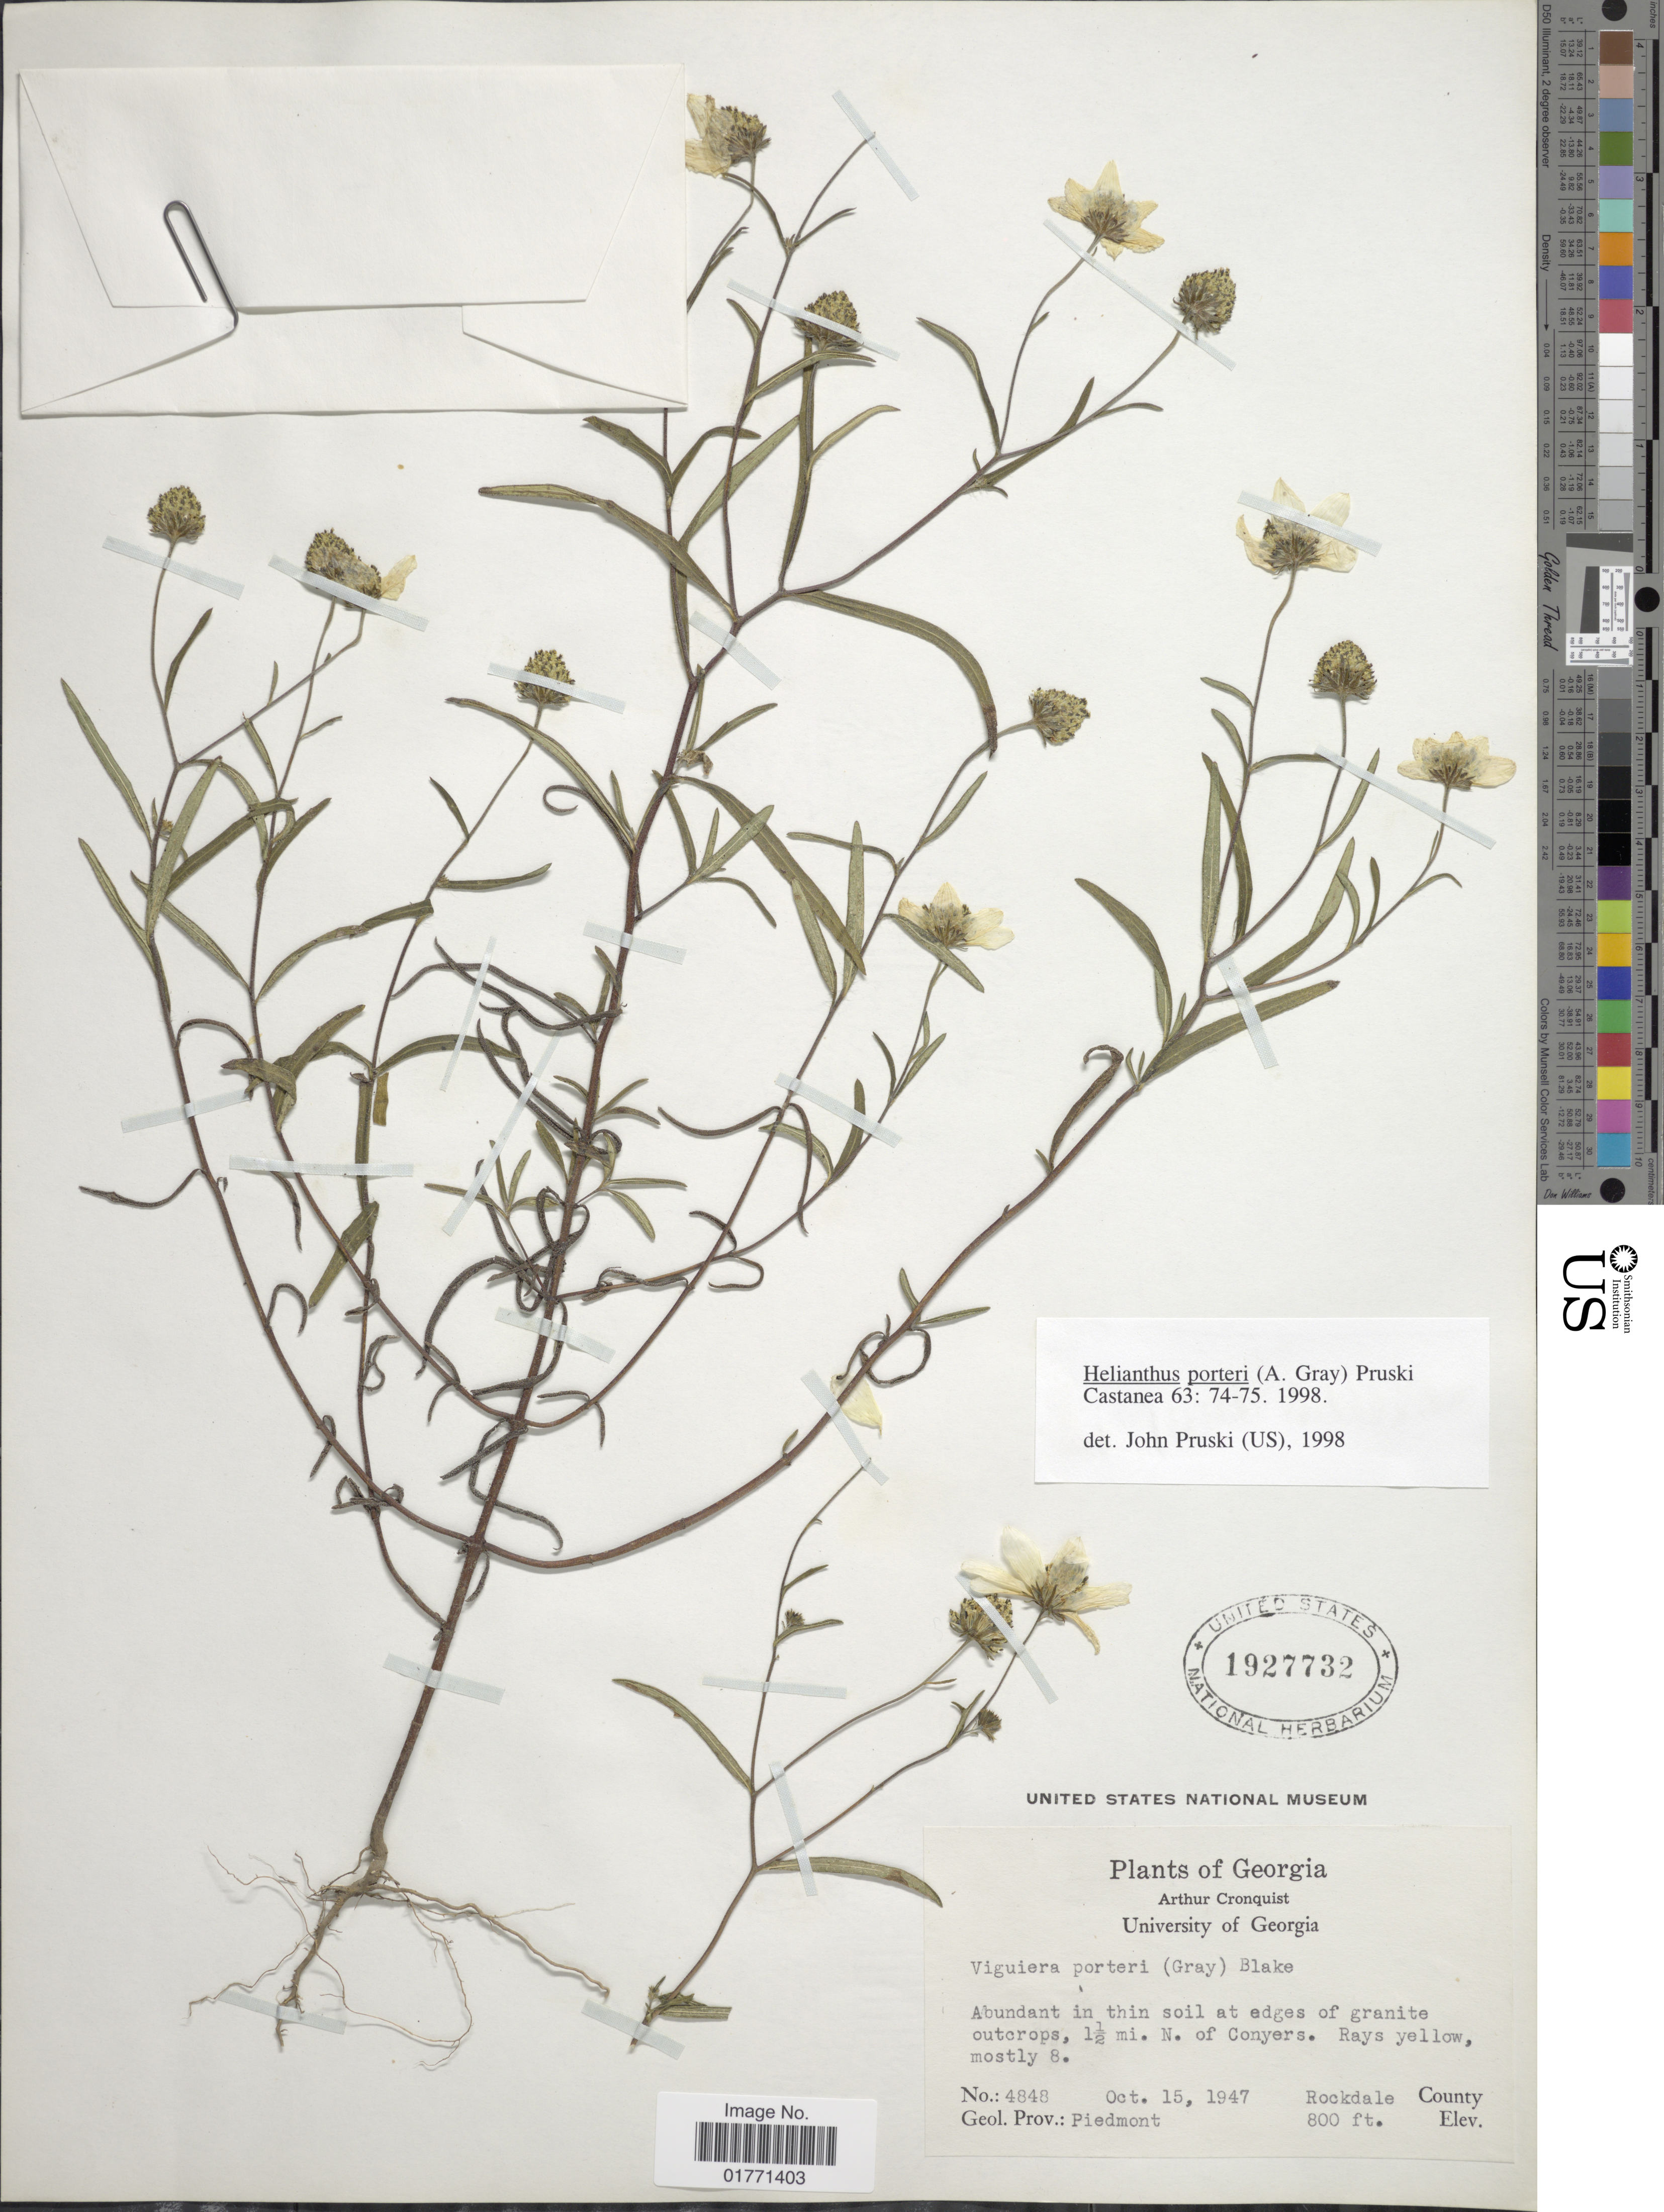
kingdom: Plantae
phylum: Tracheophyta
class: Magnoliopsida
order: Asterales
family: Asteraceae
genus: Helianthus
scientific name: Helianthus porteri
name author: (A. Gray) Pruski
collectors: A. J. Cronquist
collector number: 4848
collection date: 1947-10-15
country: United States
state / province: Georgia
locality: At edges of granite outcrops, 1 1/2 mi. N. of Conyers, Rockdale County, Geol. Prov.: Piedmont.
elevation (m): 244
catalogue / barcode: US 1927732